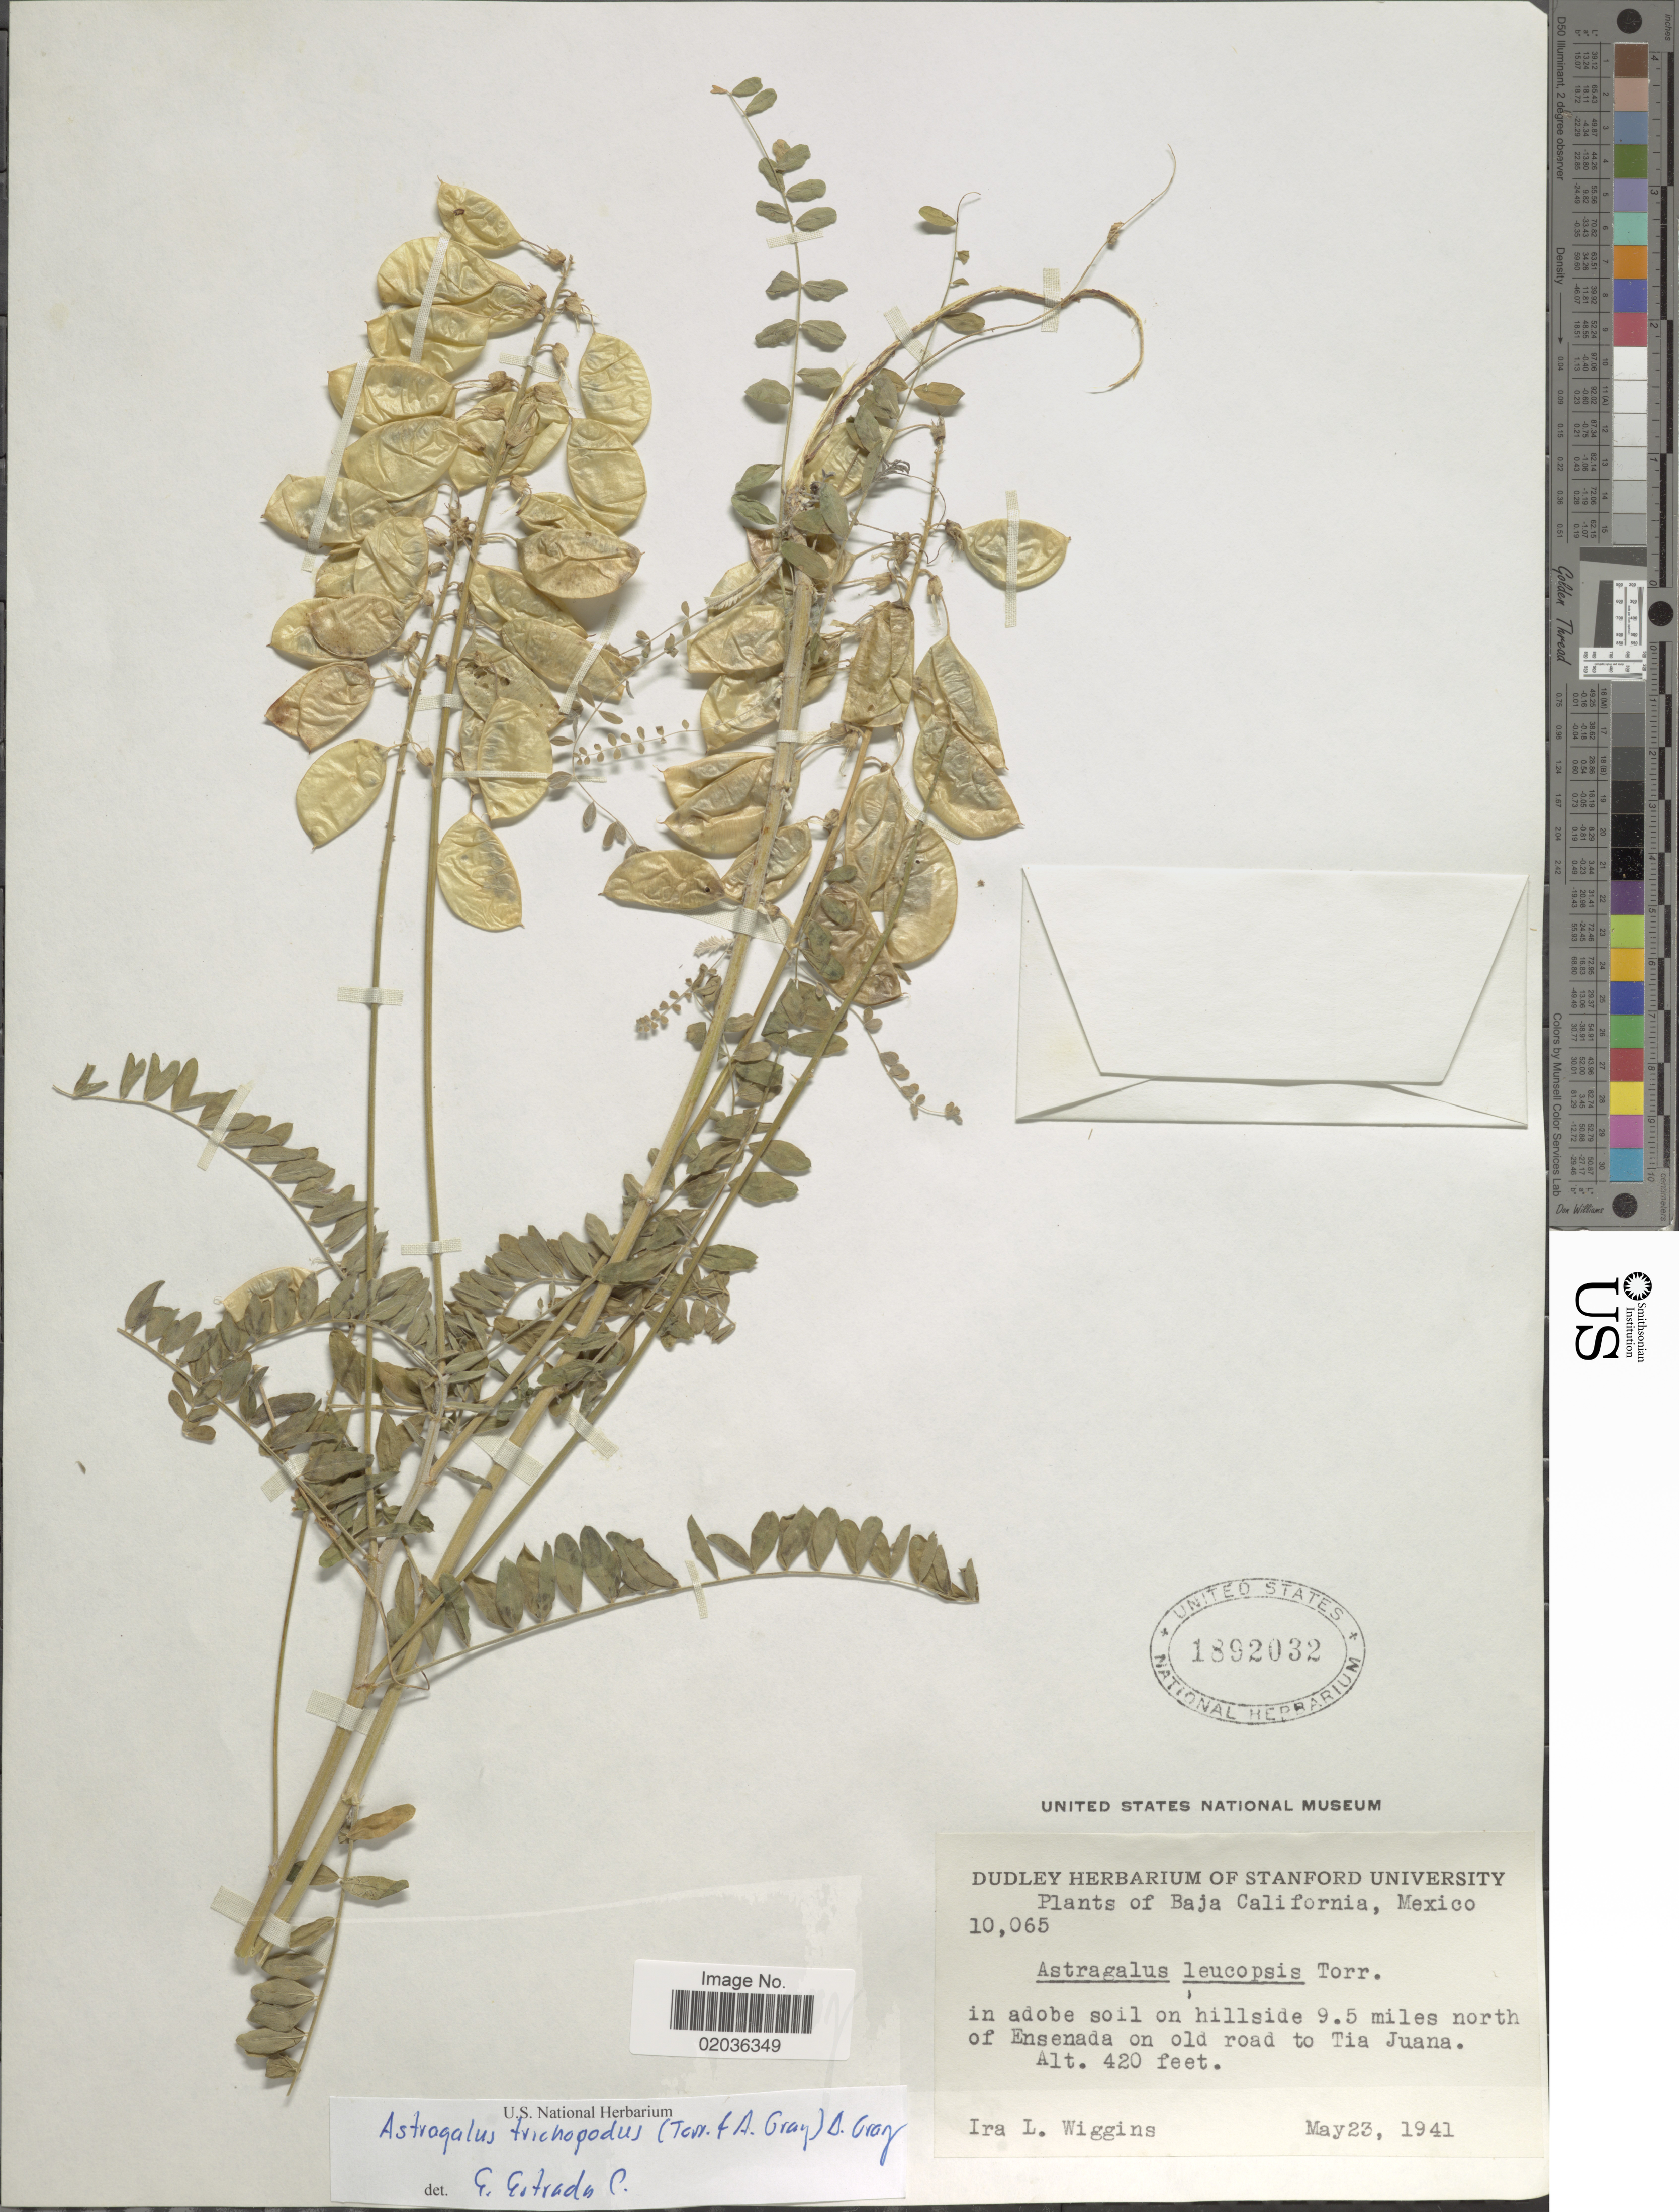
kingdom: Plantae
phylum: Tracheophyta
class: Magnoliopsida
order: Fabales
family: Fabaceae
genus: Astragalus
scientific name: Astragalus trichopodus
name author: (Nutt.) A. Gray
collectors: I. L. Wiggins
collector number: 10065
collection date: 1941-05-23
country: Mexico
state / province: Baja California Norte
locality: In adobe soil on hillside 9.5 miles north of Ensenada on old road to Tia Juana.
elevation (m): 128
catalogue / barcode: US 1892032